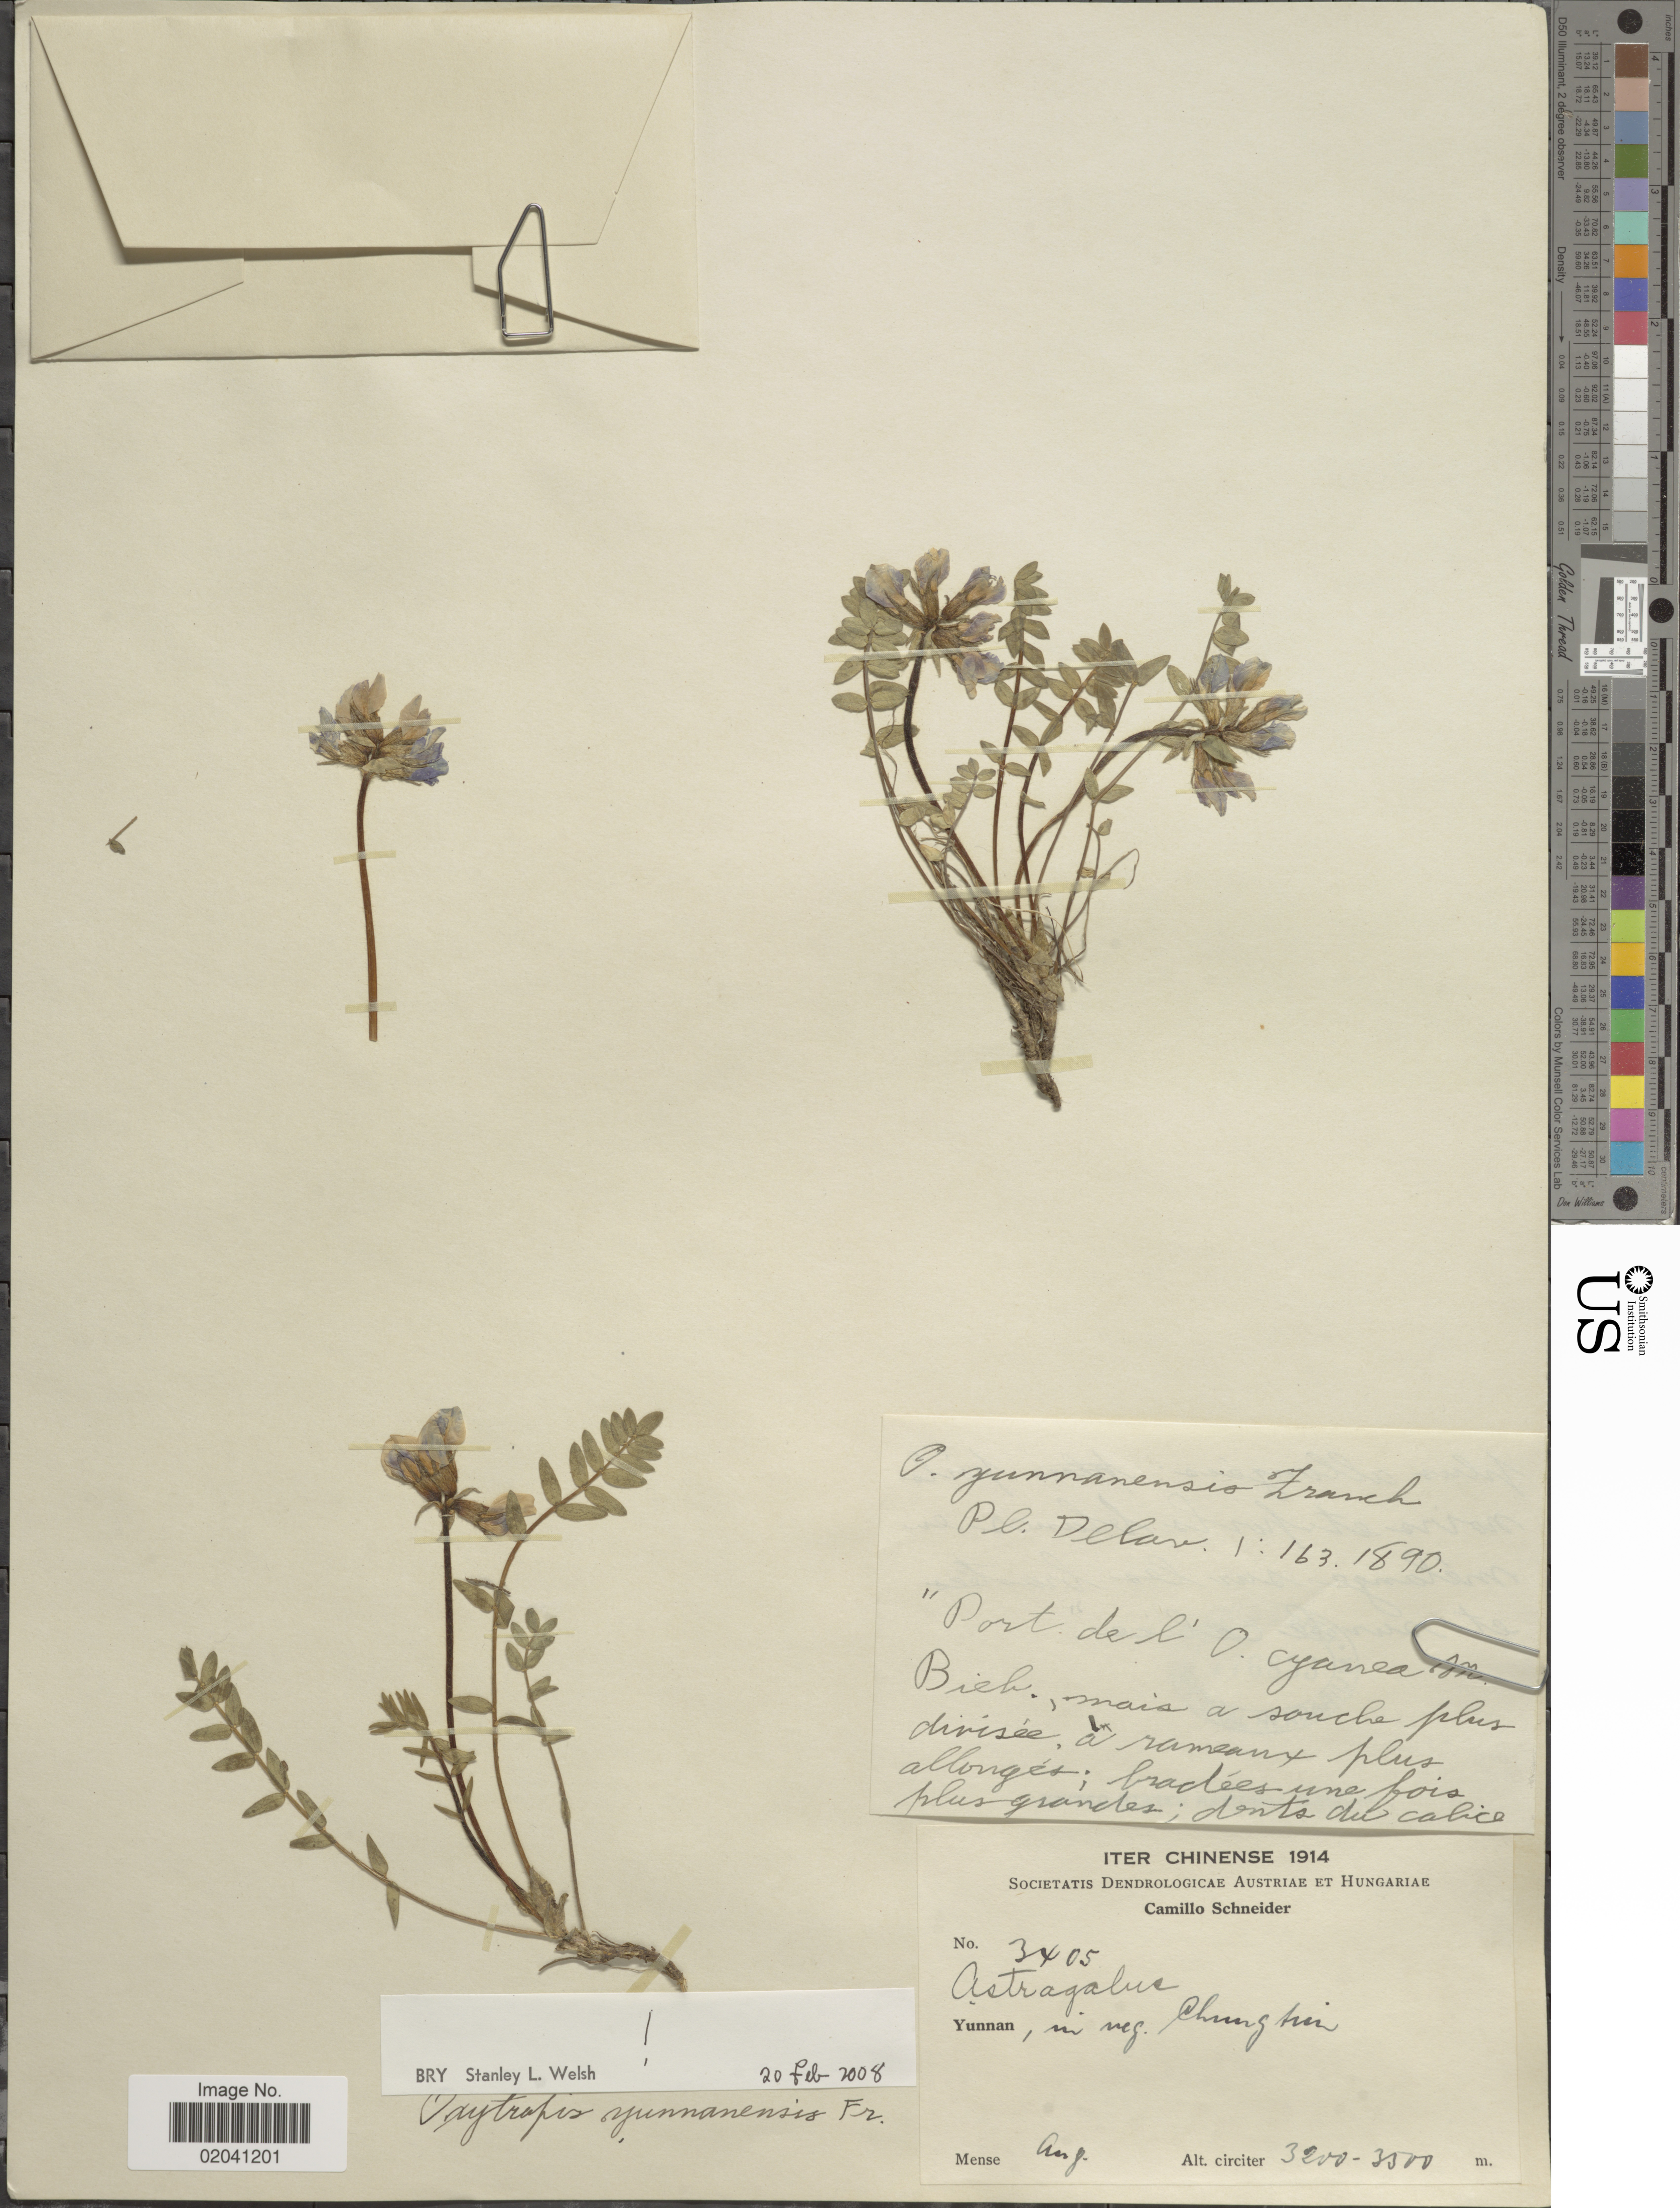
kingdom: Plantae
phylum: Tracheophyta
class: Magnoliopsida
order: Fabales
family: Fabaceae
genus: Oxytropis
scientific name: Oxytropis yunnanensis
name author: Franch.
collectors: C. K. Schneider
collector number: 3405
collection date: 1914-08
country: China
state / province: Yunnan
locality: Iter Chinense. Yunnan, in reg. Chung tien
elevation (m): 3200